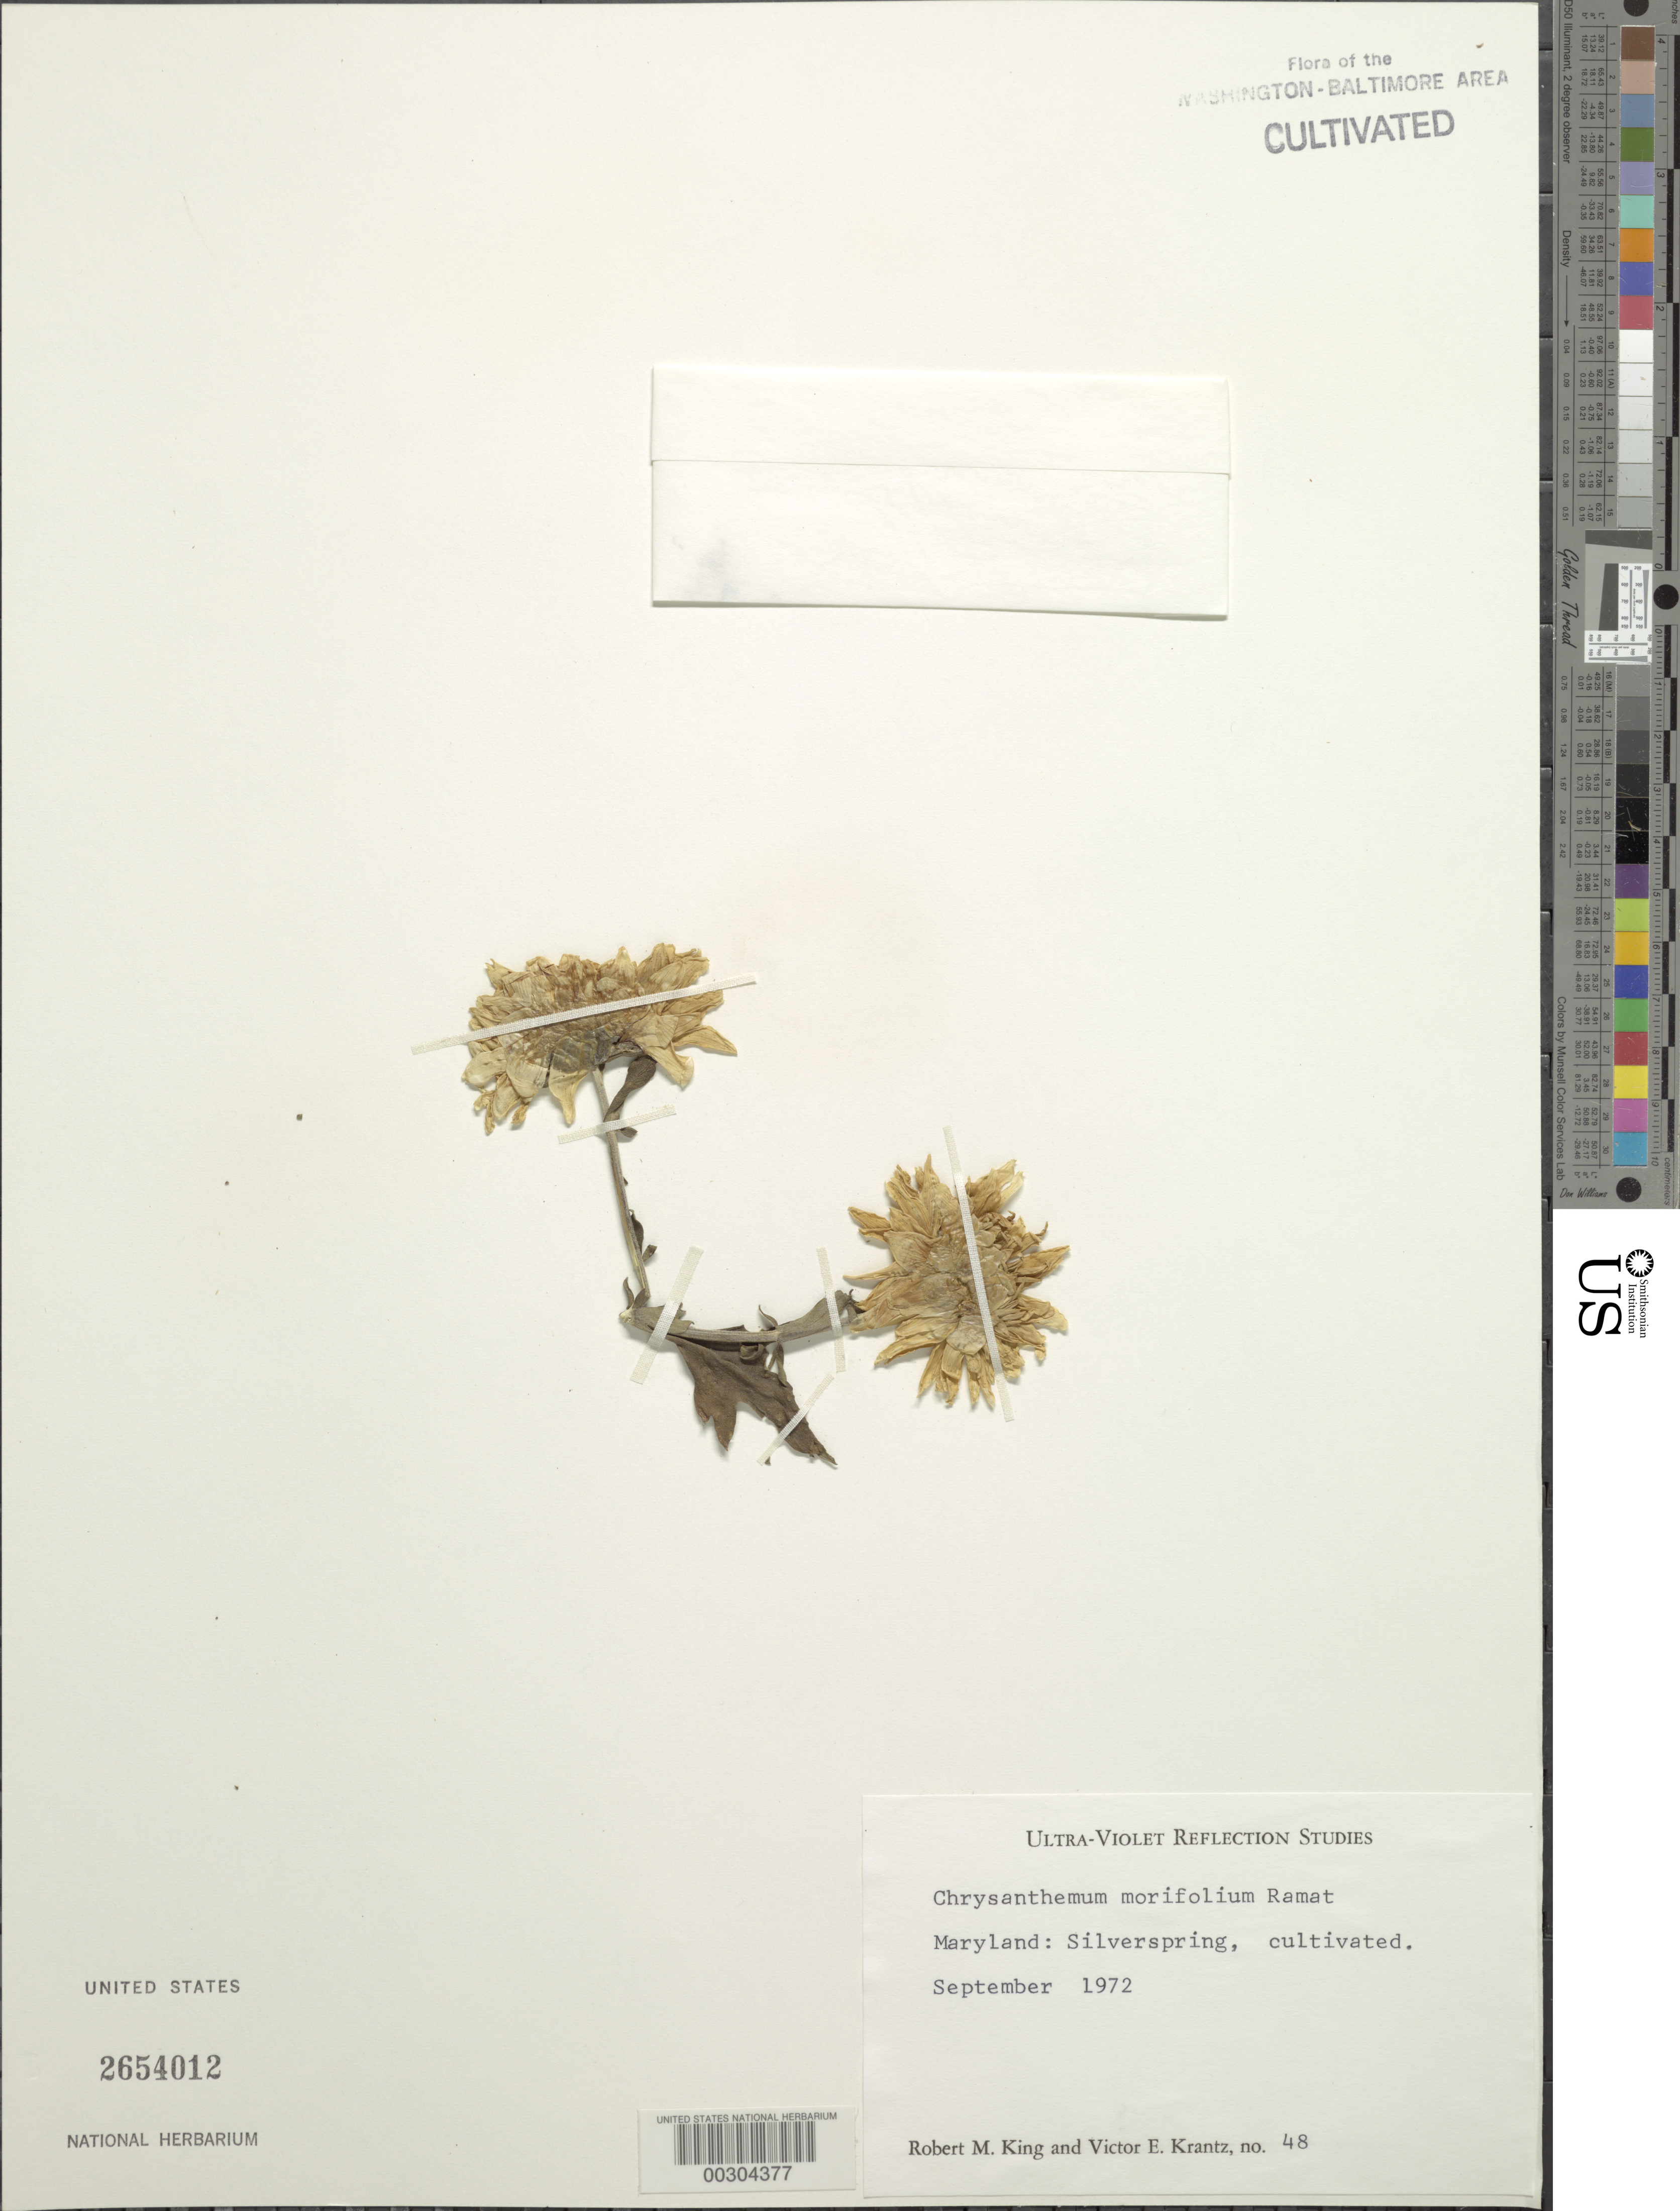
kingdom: Plantae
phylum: Tracheophyta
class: Magnoliopsida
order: Asterales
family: Asteraceae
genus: Chrysanthemum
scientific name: Chrysanthemum x morifolium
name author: (Ramat.) Hemsl.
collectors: R. M. King & V. Krantz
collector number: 48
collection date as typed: Sep 1972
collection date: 1972-09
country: United States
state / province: Maryland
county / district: Montgomery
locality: Silver Spring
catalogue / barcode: US 2654012